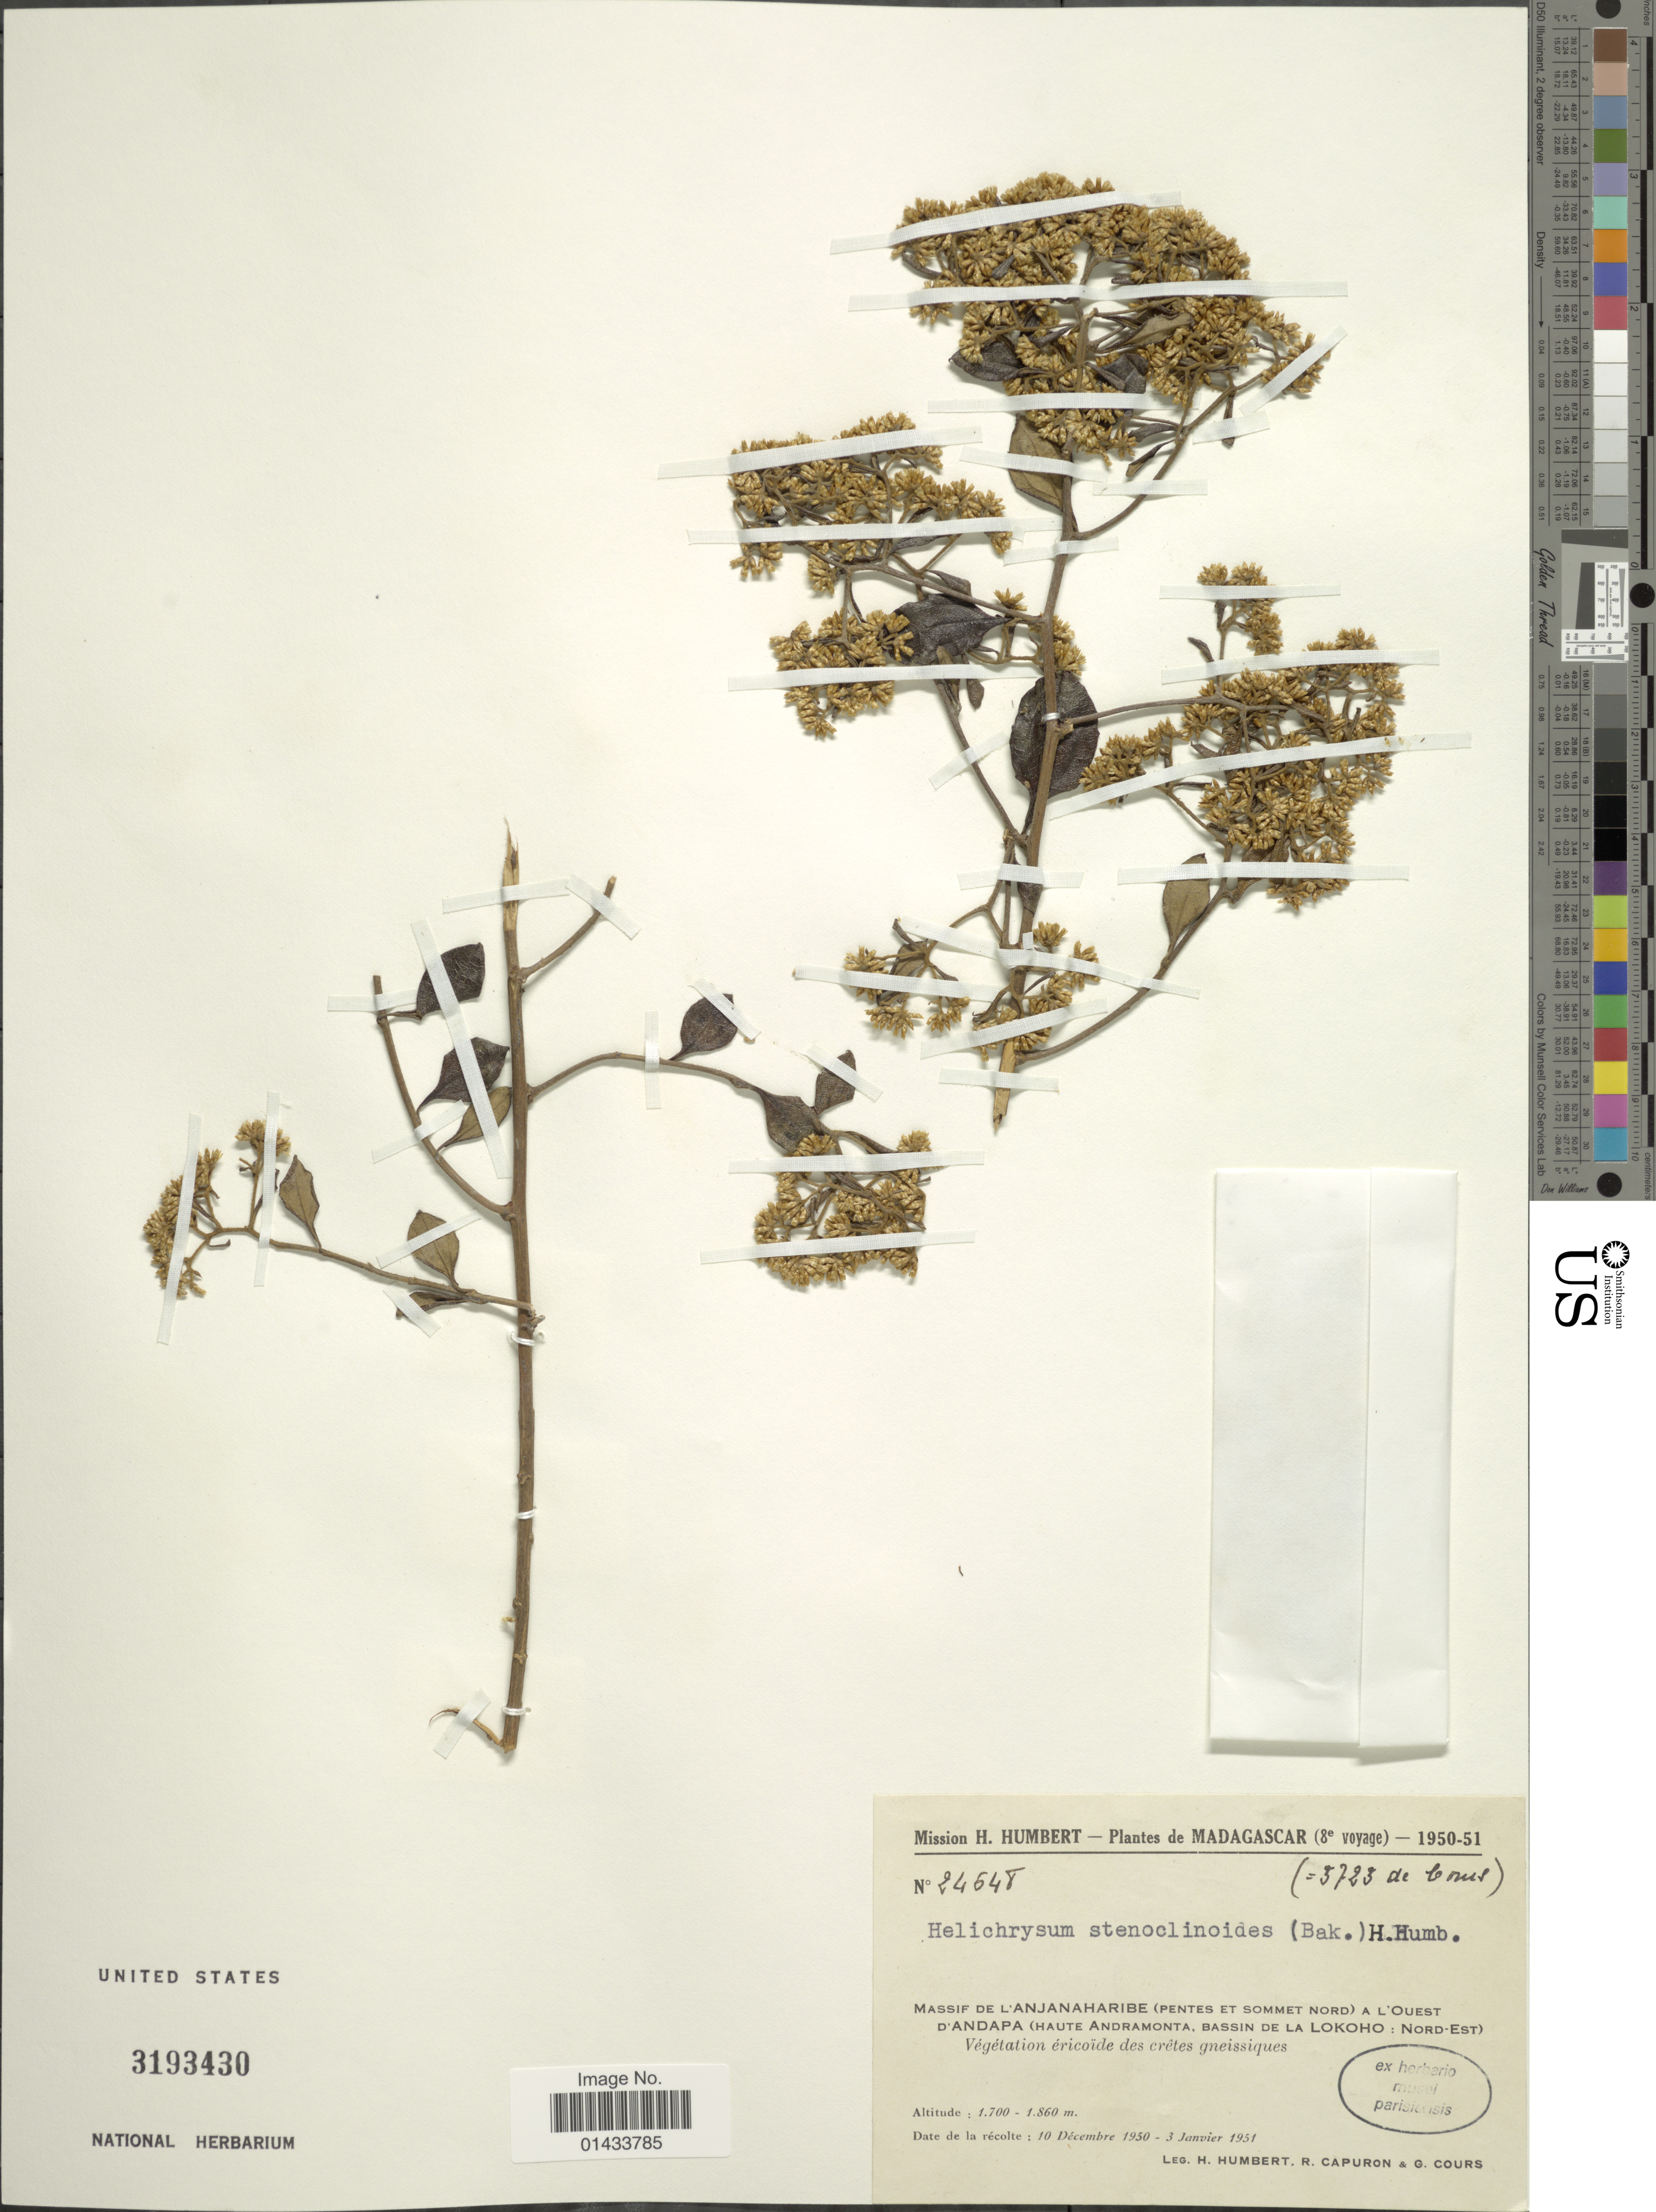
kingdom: Plantae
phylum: Tracheophyta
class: Magnoliopsida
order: Asterales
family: Asteraceae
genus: Helichrysum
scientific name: Helichrysum stenoclinoides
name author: (Baker) Humbert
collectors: H. Humbert, R. Capuron & G. Cours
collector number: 24548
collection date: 1951-01-03/1951-12-10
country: Madagascar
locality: Massif de L' Anjanaharibe (Pnetes et Sommet Nord) A L' Ouest D' Andapa (Haute Andramonta, Bassin de la Lokoho: Nord-Est)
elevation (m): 1700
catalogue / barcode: US 3193430